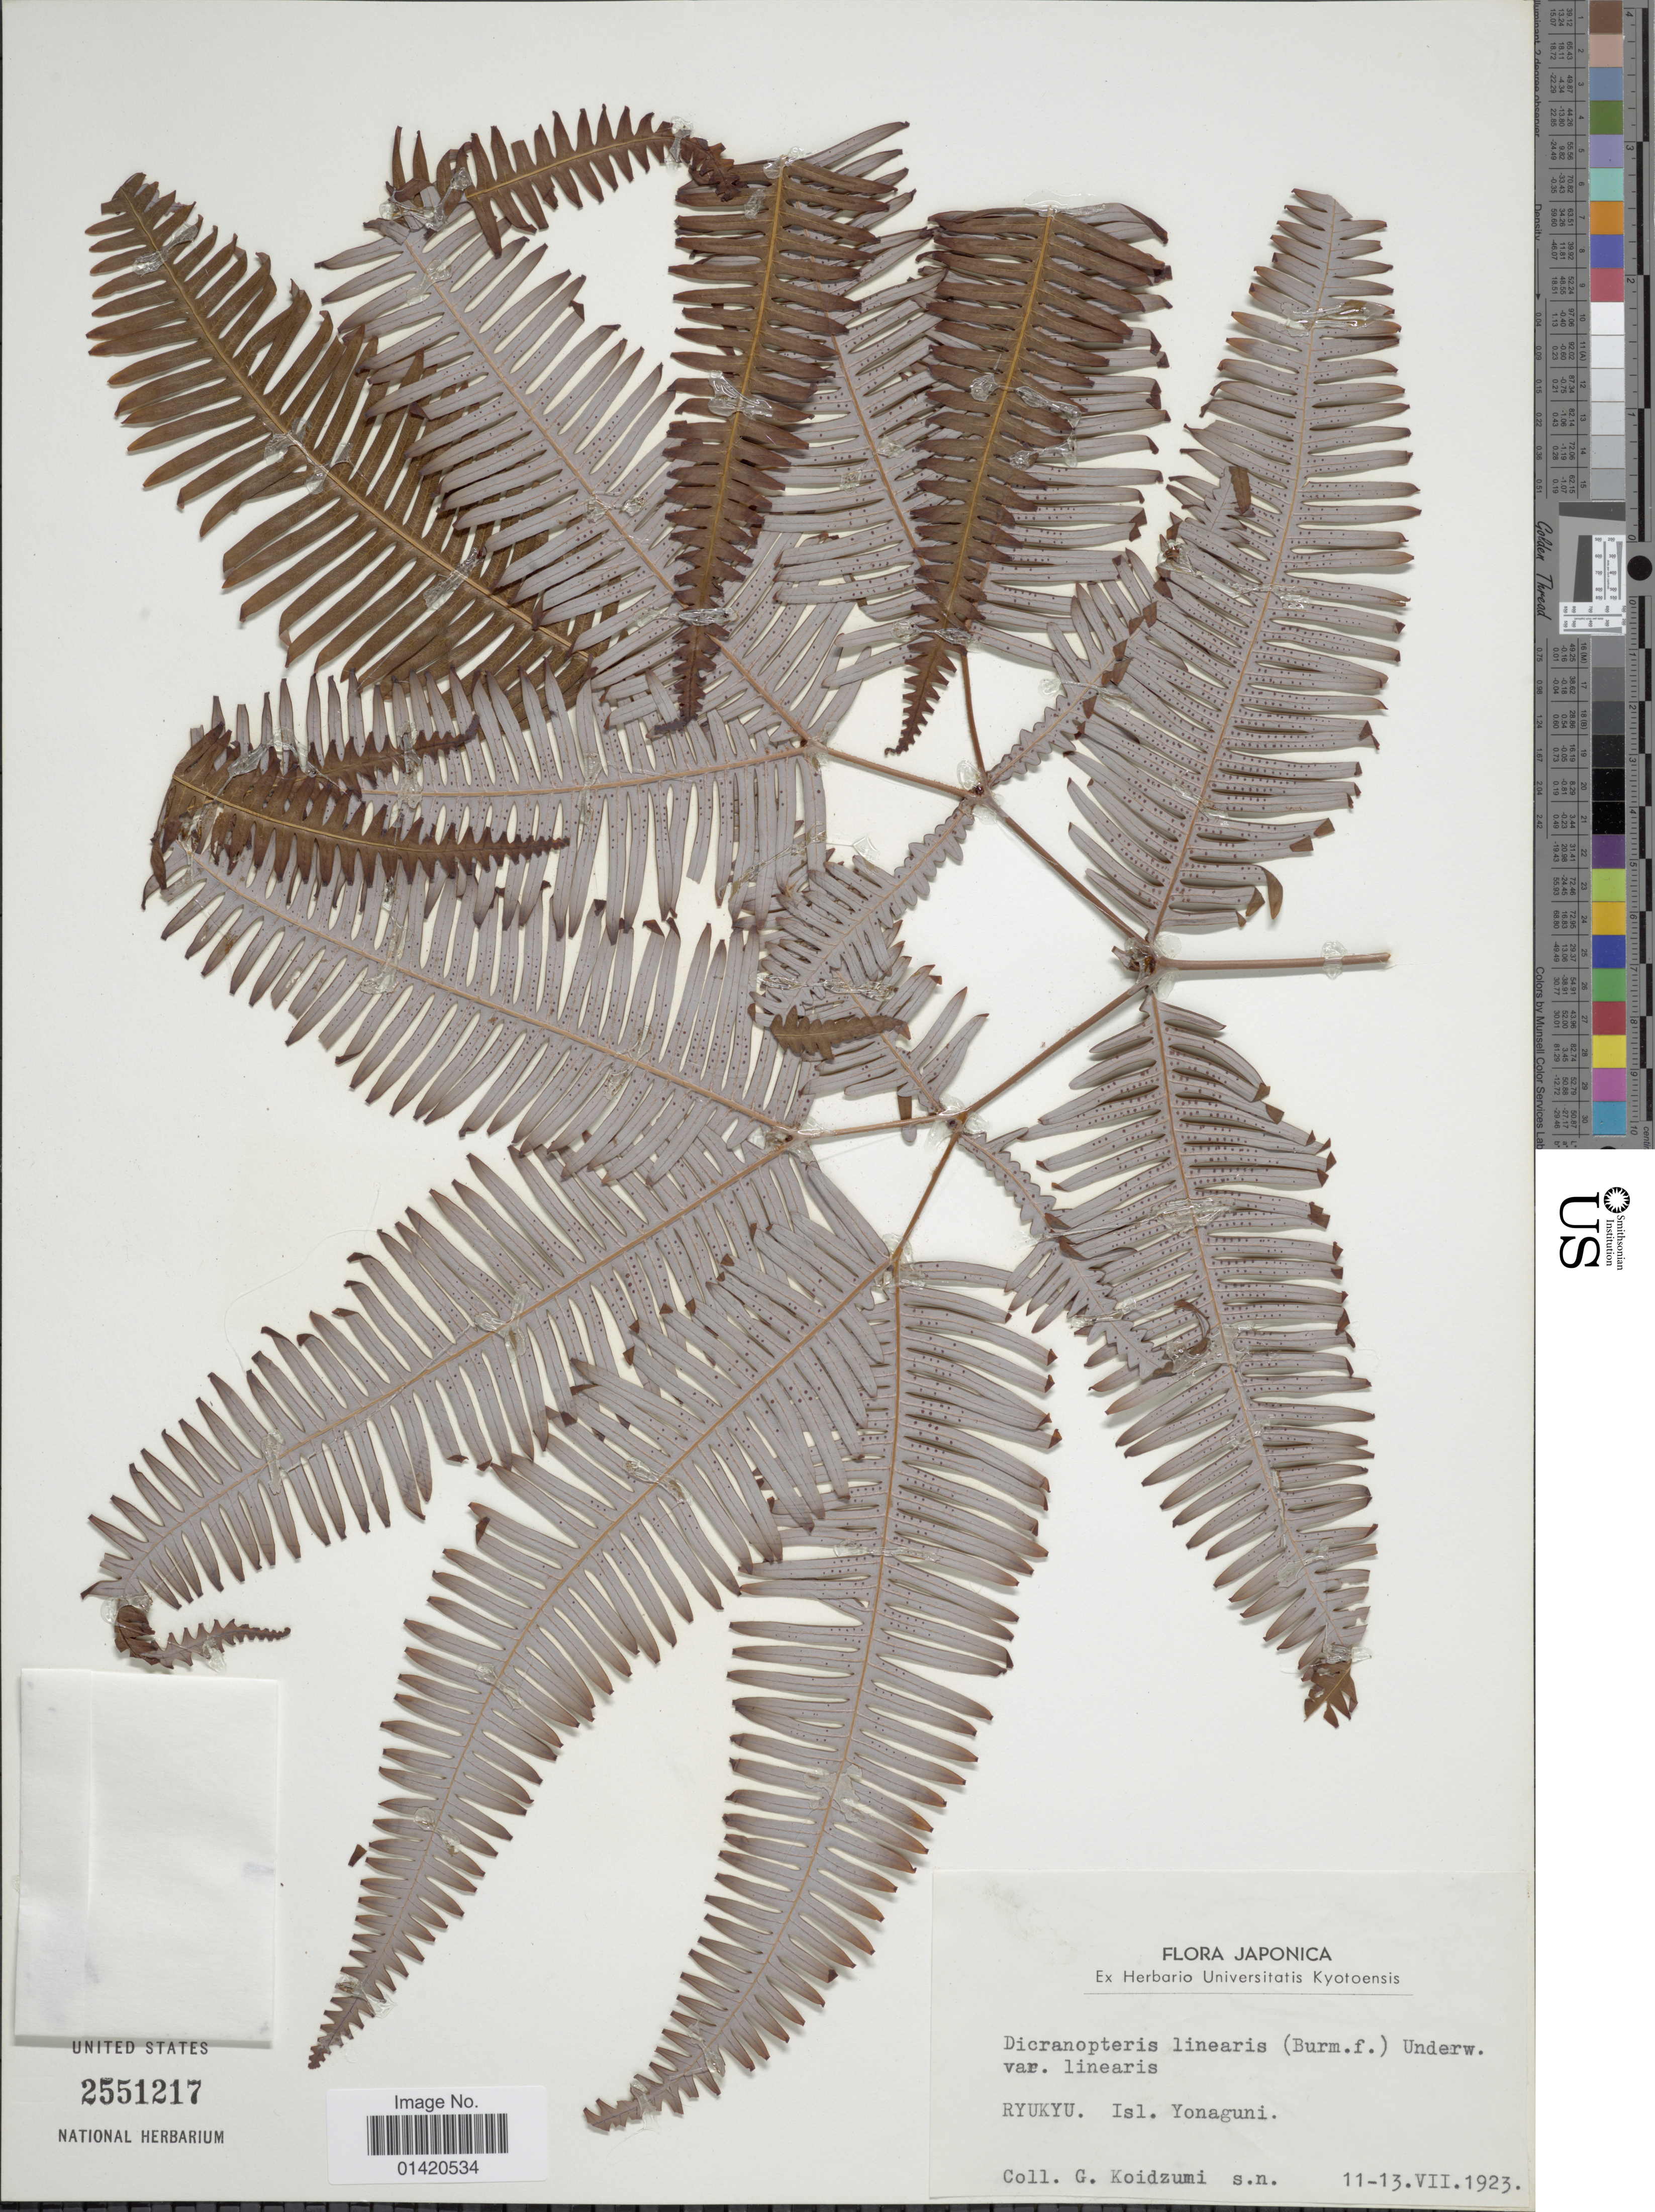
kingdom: Plantae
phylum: Tracheophyta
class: Polypodiopsida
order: Gleicheniales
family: Gleicheniaceae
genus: Dicranopteris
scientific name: Dicranopteris linearis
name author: (Burm. f.) Underw.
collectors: G. Koidzumi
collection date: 1923-07-11/1923-07-13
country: Japan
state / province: Okinawa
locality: Ryukyu. Isl Yonaguni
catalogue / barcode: US 2551217